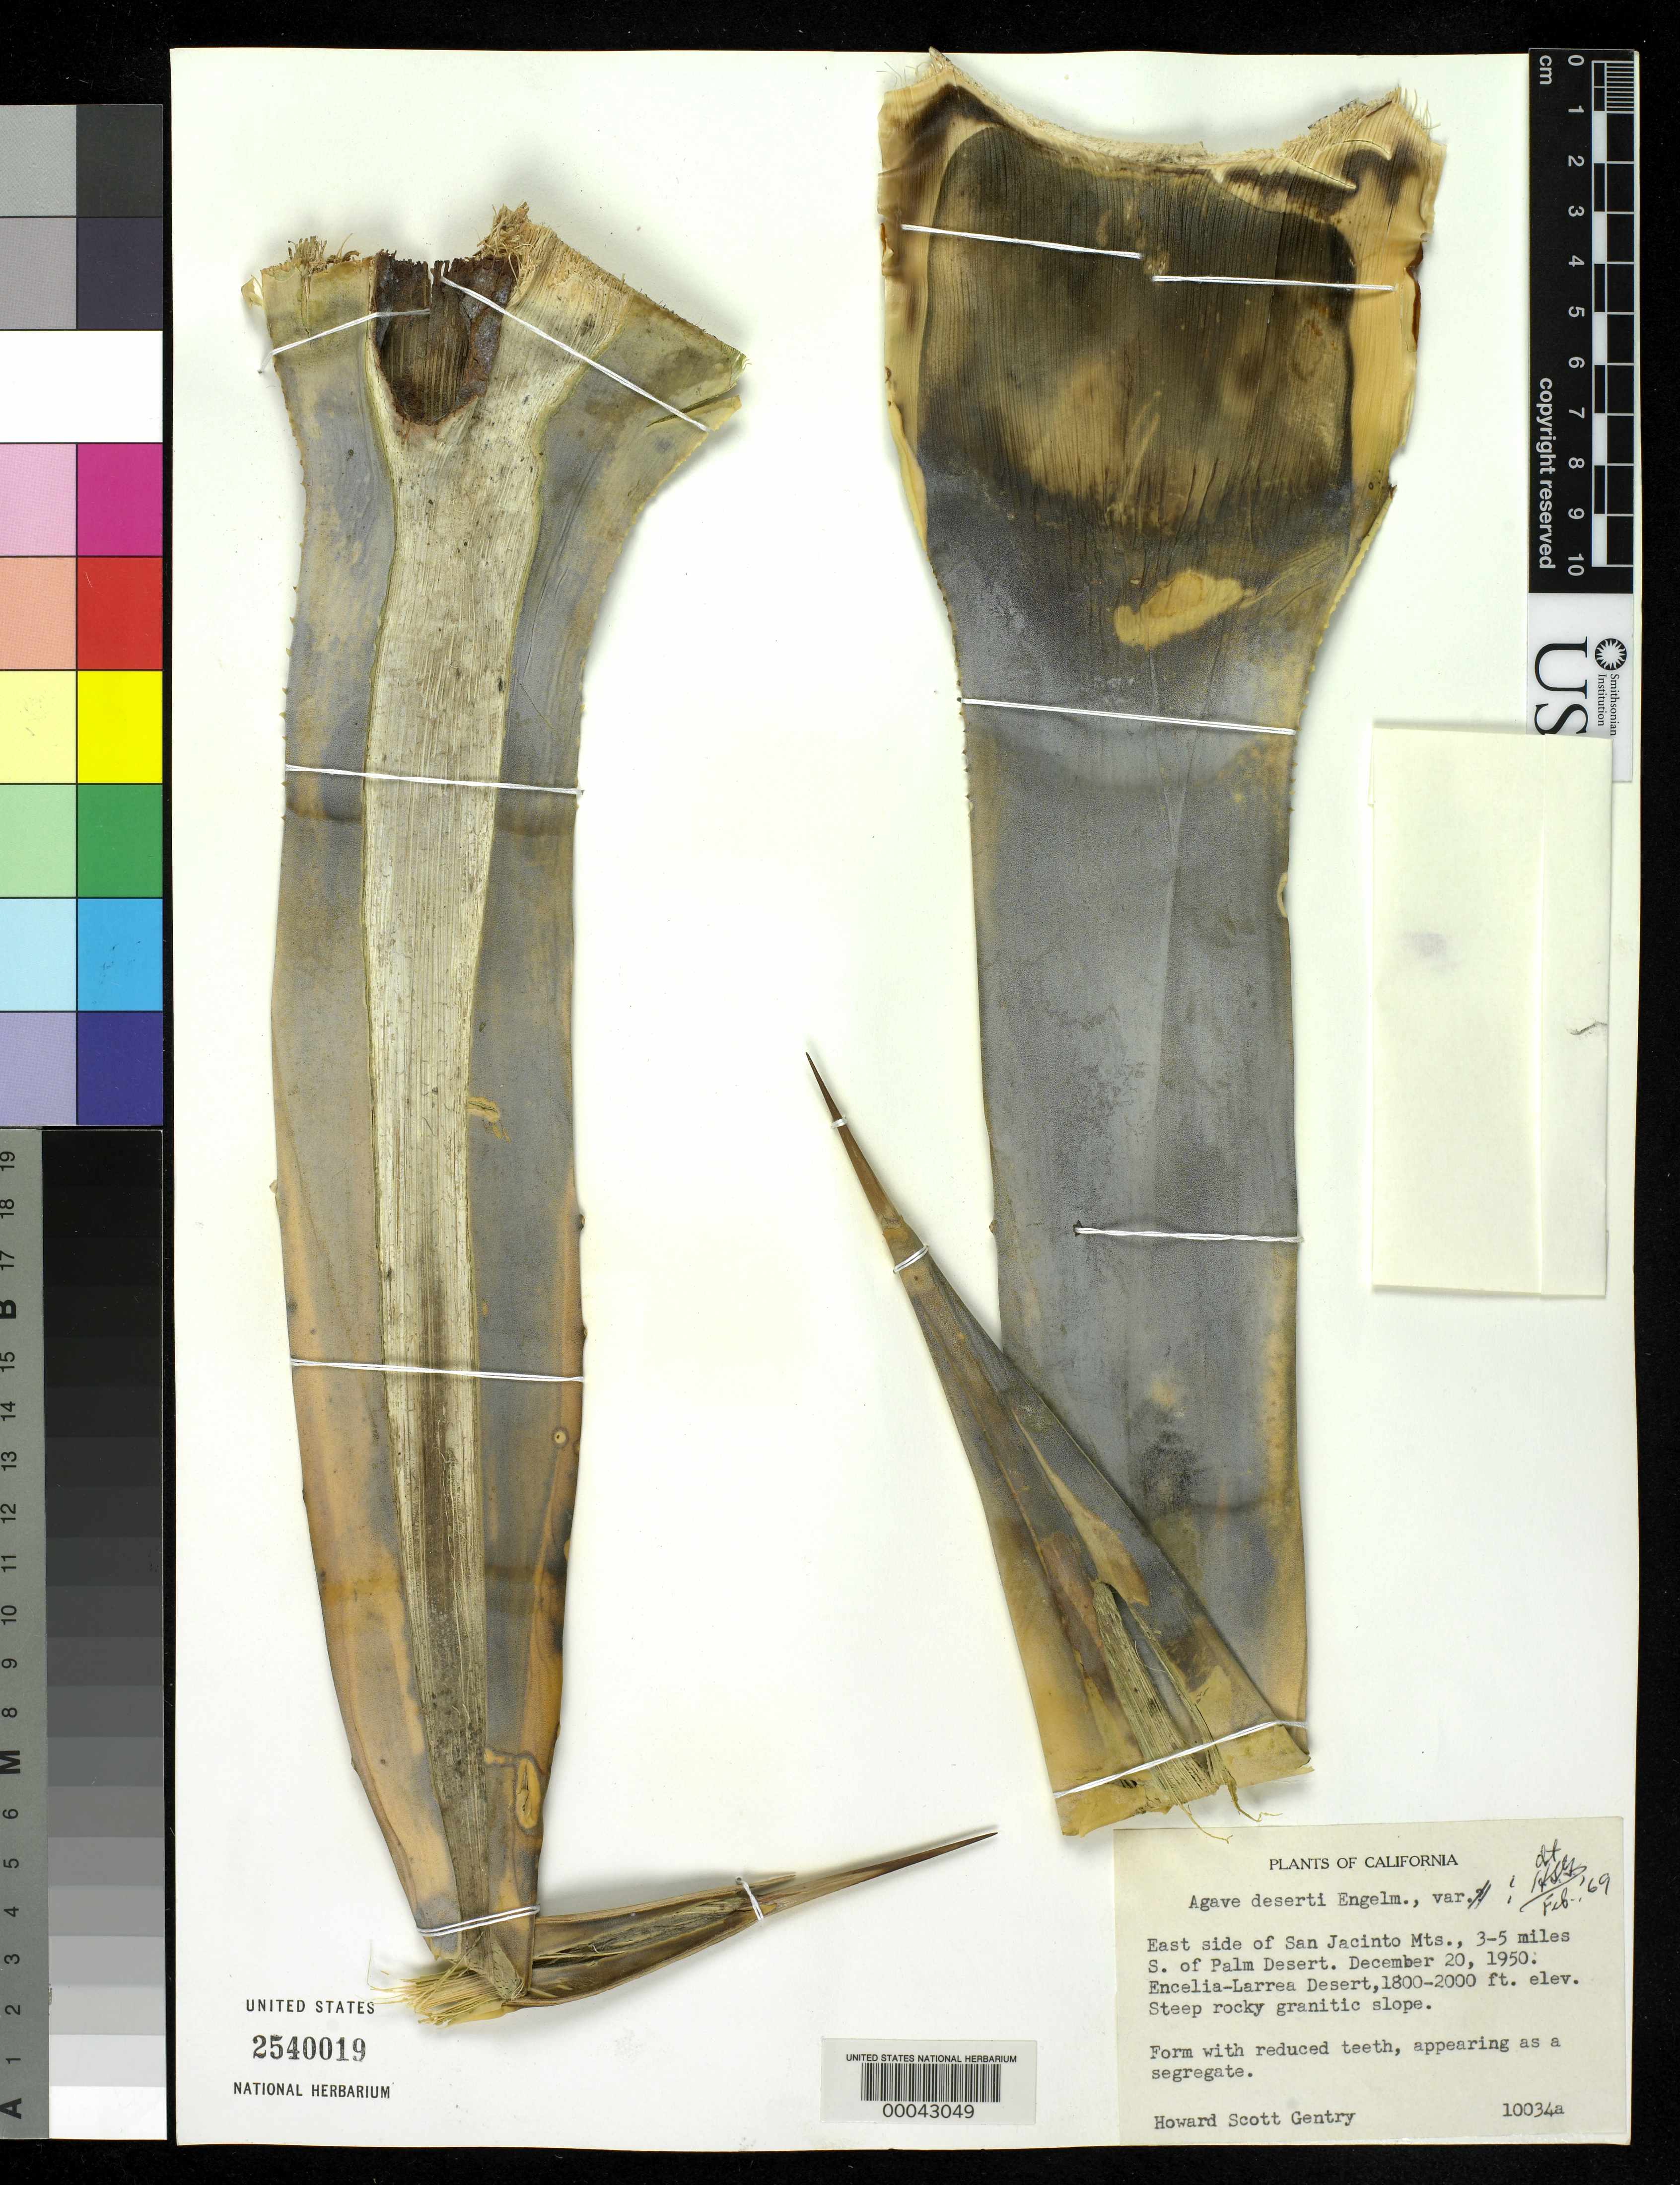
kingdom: Plantae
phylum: Tracheophyta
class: Liliopsida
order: Asparagales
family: Asparagaceae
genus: Agave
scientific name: Agave deserti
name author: Engelm.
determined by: Gentry, H. S.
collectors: H. S. Gentry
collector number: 10034a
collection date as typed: Dec. 20, 1950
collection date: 1950-12-20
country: United States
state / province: California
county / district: Riverside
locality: East side of San Jacinto Mts., 3-5 miles south of Palm Desert.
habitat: Steep rocky granitic slope.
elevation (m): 549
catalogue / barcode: US 2540019